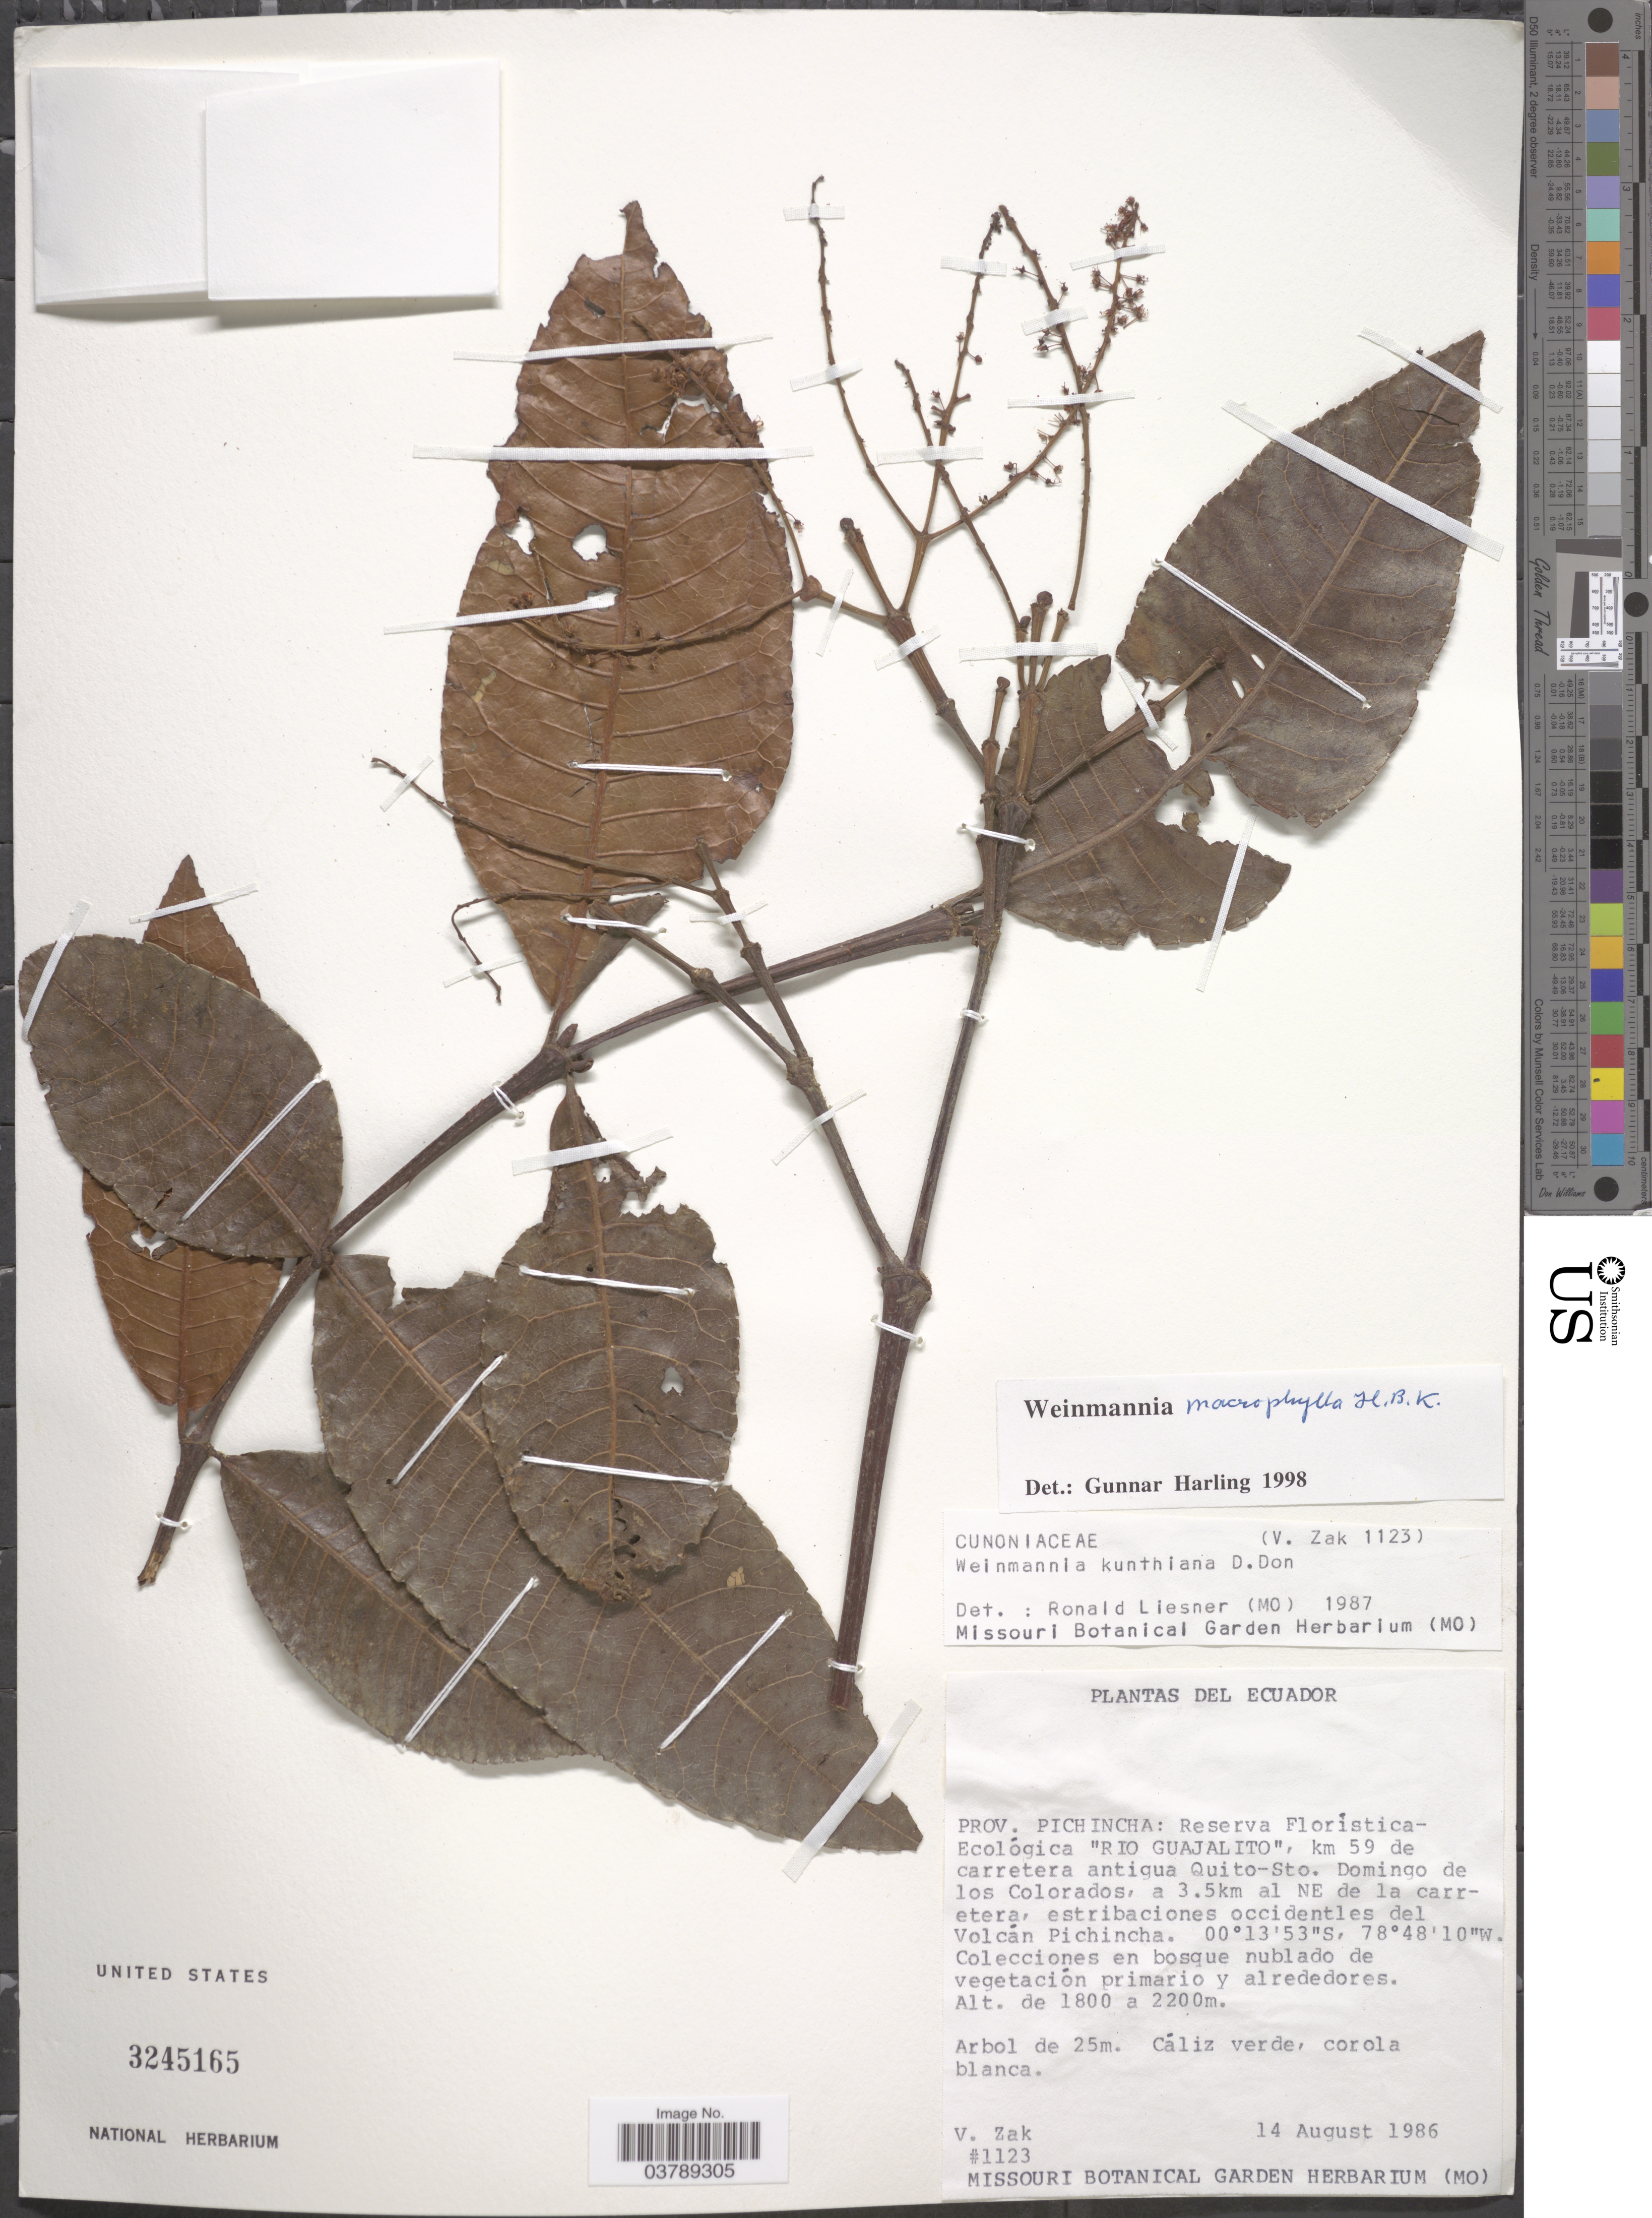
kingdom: Plantae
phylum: Tracheophyta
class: Magnoliopsida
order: Oxalidales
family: Cunoniaceae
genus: Weinmannia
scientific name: Weinmannia macrophylla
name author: Kunth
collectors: V. Zak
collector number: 1123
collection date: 1986-08-14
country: Ecuador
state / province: Pichincha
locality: Reserva Floristica-Ecológica "Rio Guajalito", km 59 de carretera antigua Quito-Sto. Domingo de los Colorados, a 3.5km al NE de la carretera, estribaciones occidentles del Volcán Pichincha.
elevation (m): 1800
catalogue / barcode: US 3245165